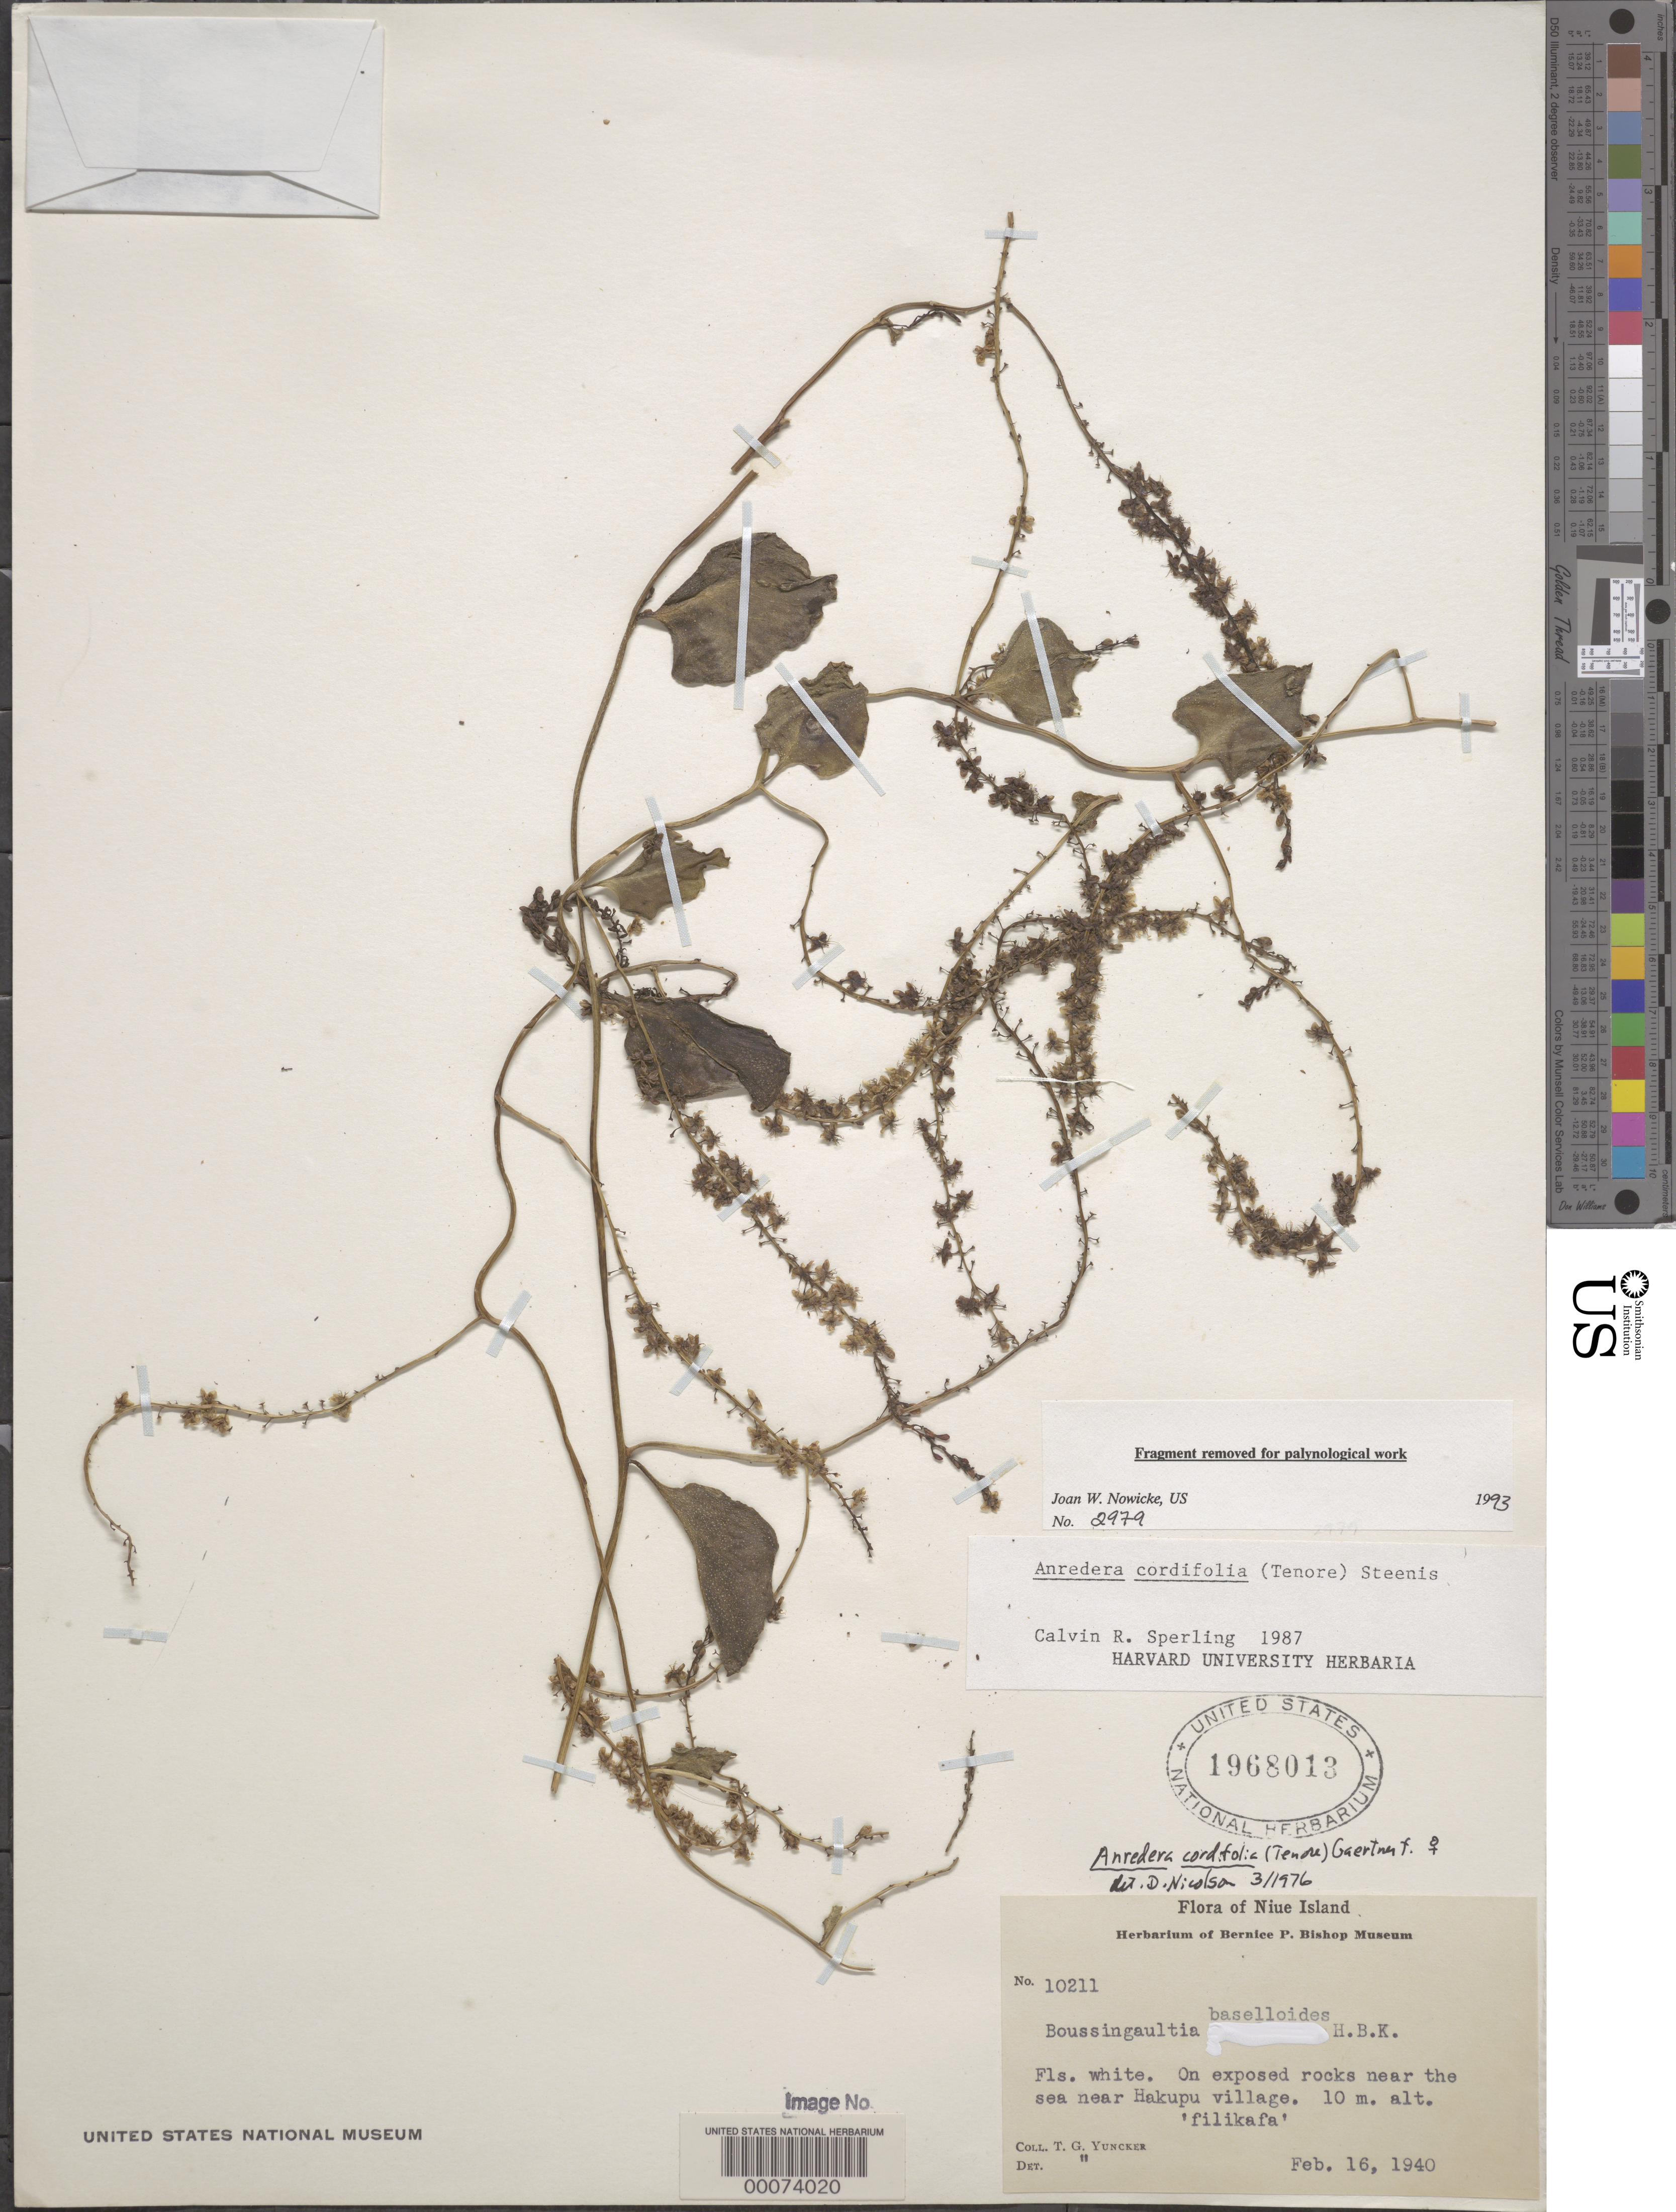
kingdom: Plantae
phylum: Tracheophyta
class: Magnoliopsida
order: Caryophyllales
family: Basellaceae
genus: Anredera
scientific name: Anredera cordifolia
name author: (Ten.) Steenis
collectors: T. G. Yuncker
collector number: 10211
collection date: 1940-02-16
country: Niue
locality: Niue Island. On exposed rocks near the sea near Hakupu village.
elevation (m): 10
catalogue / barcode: US 1968013